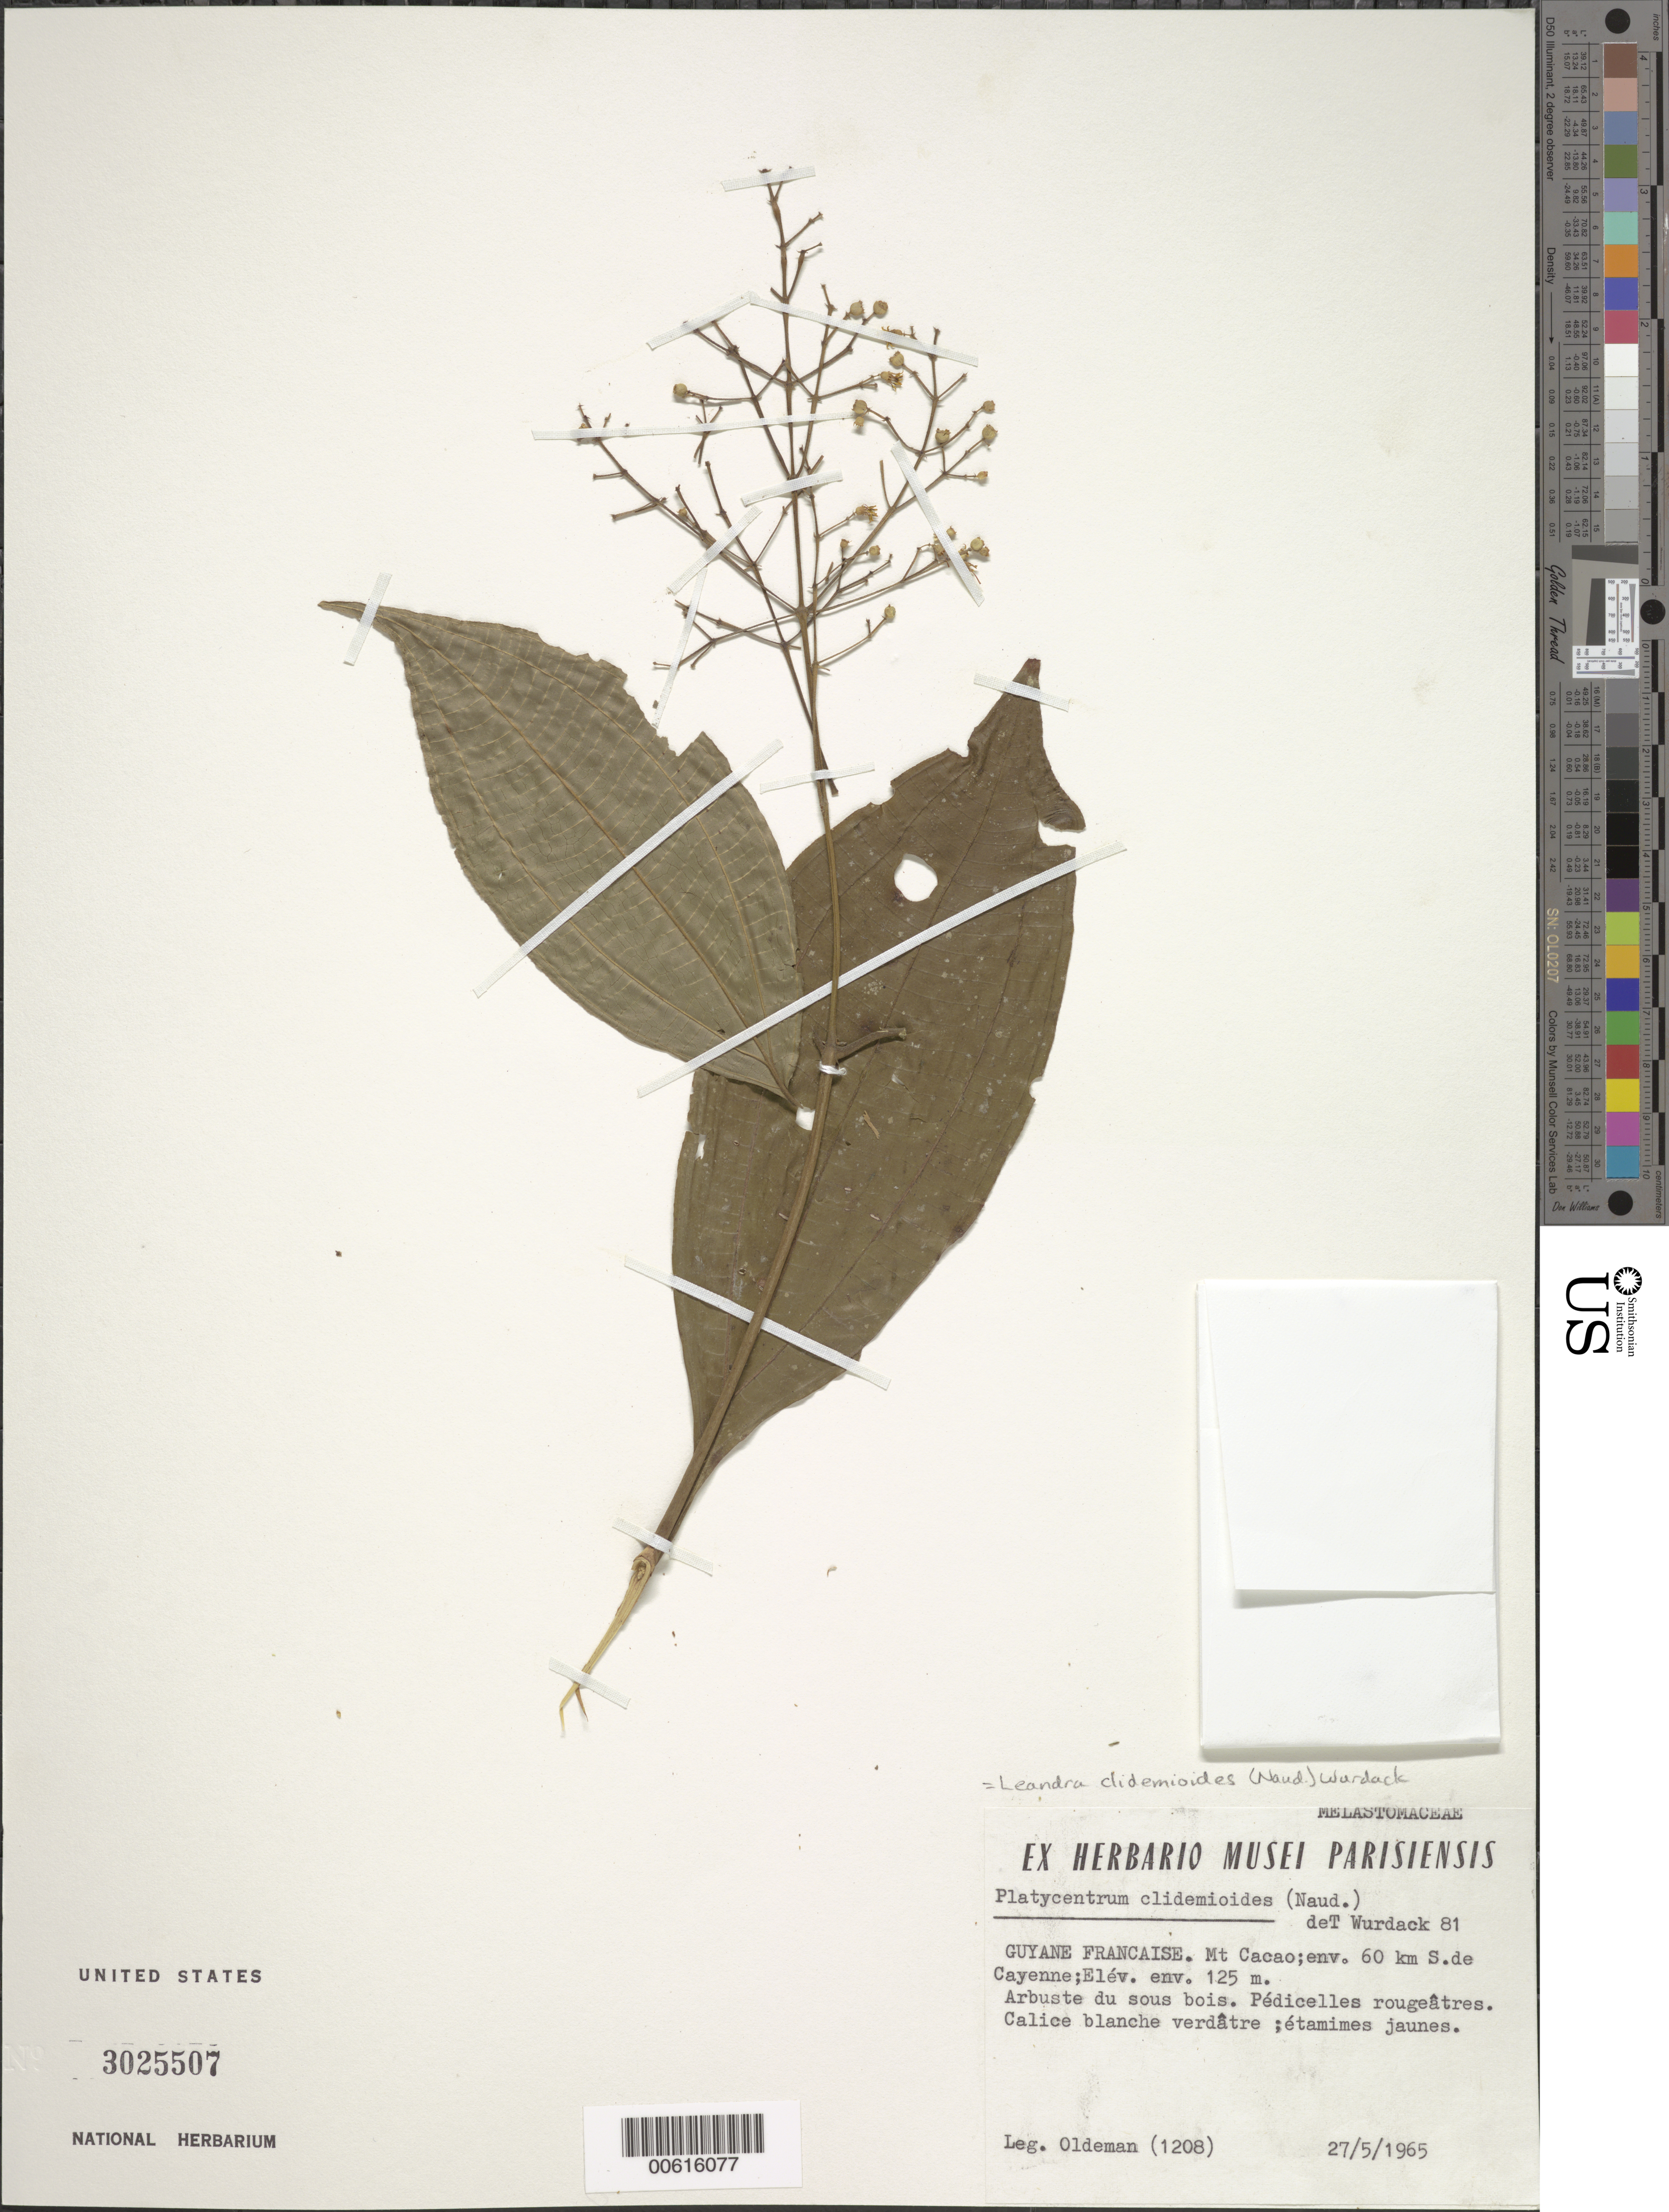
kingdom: Plantae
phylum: Tracheophyta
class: Magnoliopsida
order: Myrtales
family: Melastomataceae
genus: Leandra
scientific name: Leandra clidemioides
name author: (Naudin) Wurdack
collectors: R. Oldeman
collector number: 1208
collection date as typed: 27-May-65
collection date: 1965-05-27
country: French Guiana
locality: Mt. Cacao, env. 60 km S de Cayenne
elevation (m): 125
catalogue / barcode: US 3025507